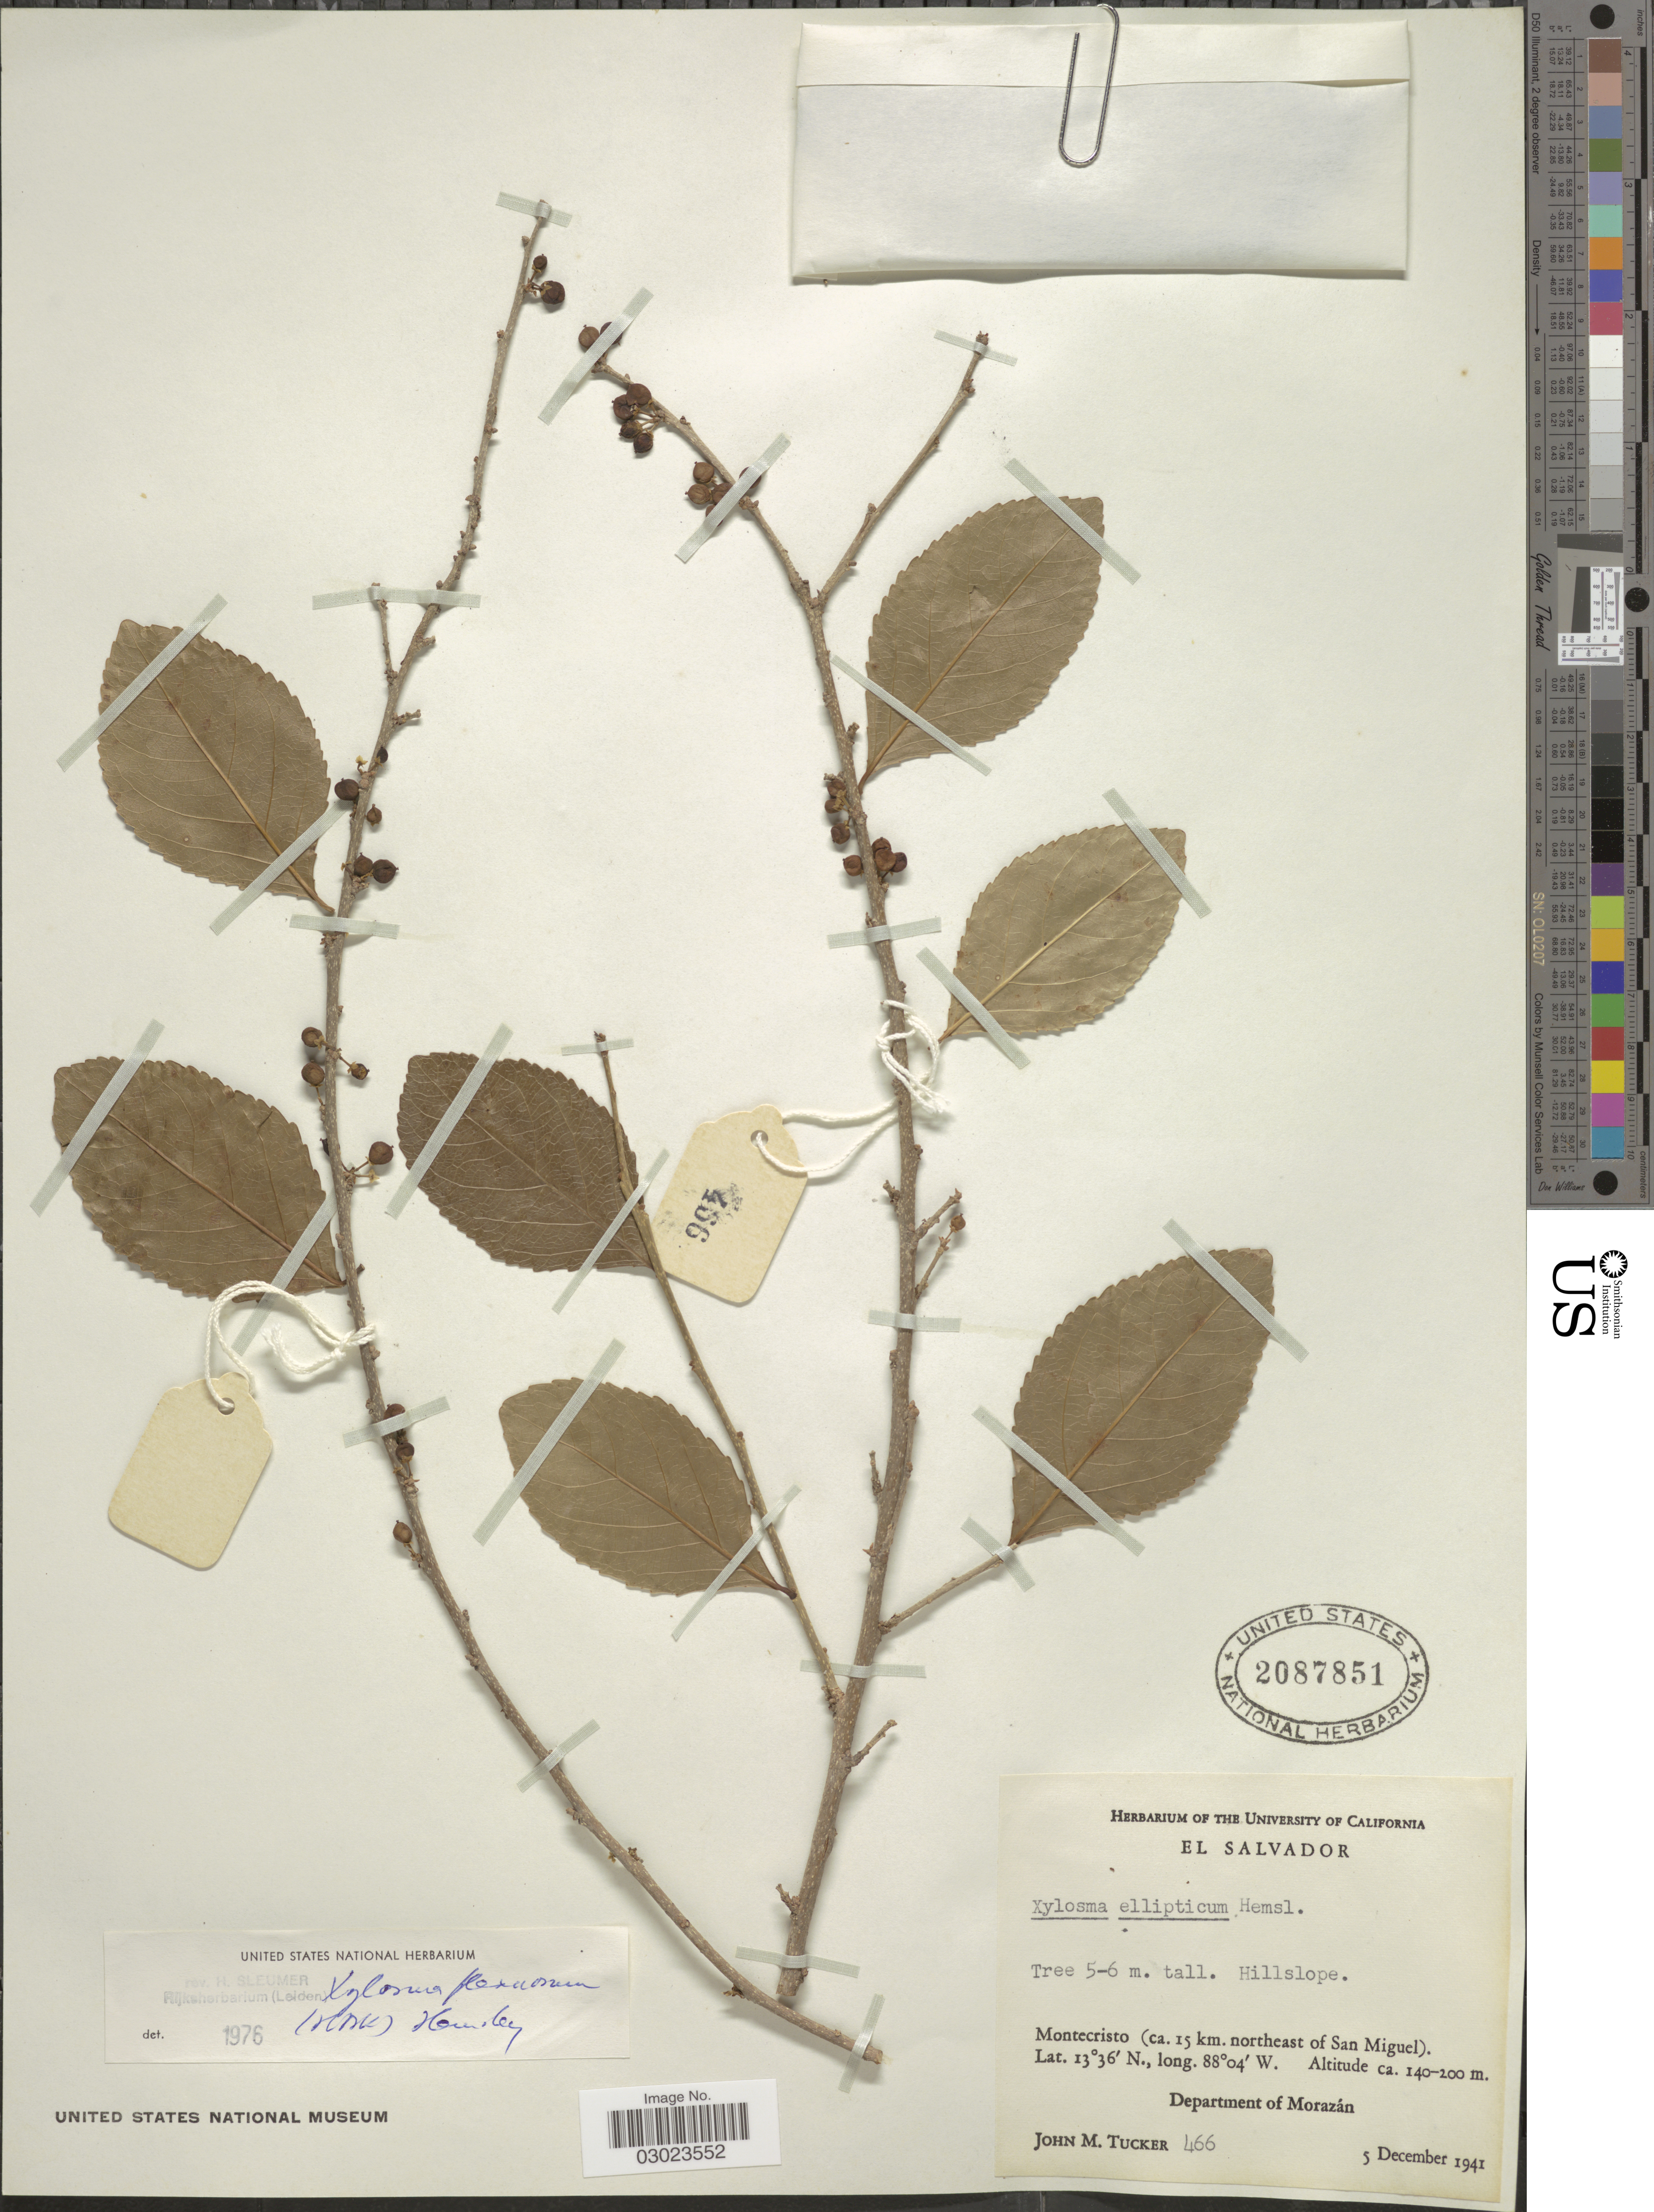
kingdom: Plantae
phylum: Tracheophyta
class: Magnoliopsida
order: Malpighiales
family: Salicaceae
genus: Xylosma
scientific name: Xylosma flexuosa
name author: (Kunth) Hemsl.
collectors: J. M. Tucker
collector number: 466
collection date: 1941-12-05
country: El Salvador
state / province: Morazan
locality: Montecristo (ca. 15 km. northeast of San Miguel), Department of Morazán.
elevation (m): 140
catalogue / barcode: US 2087851